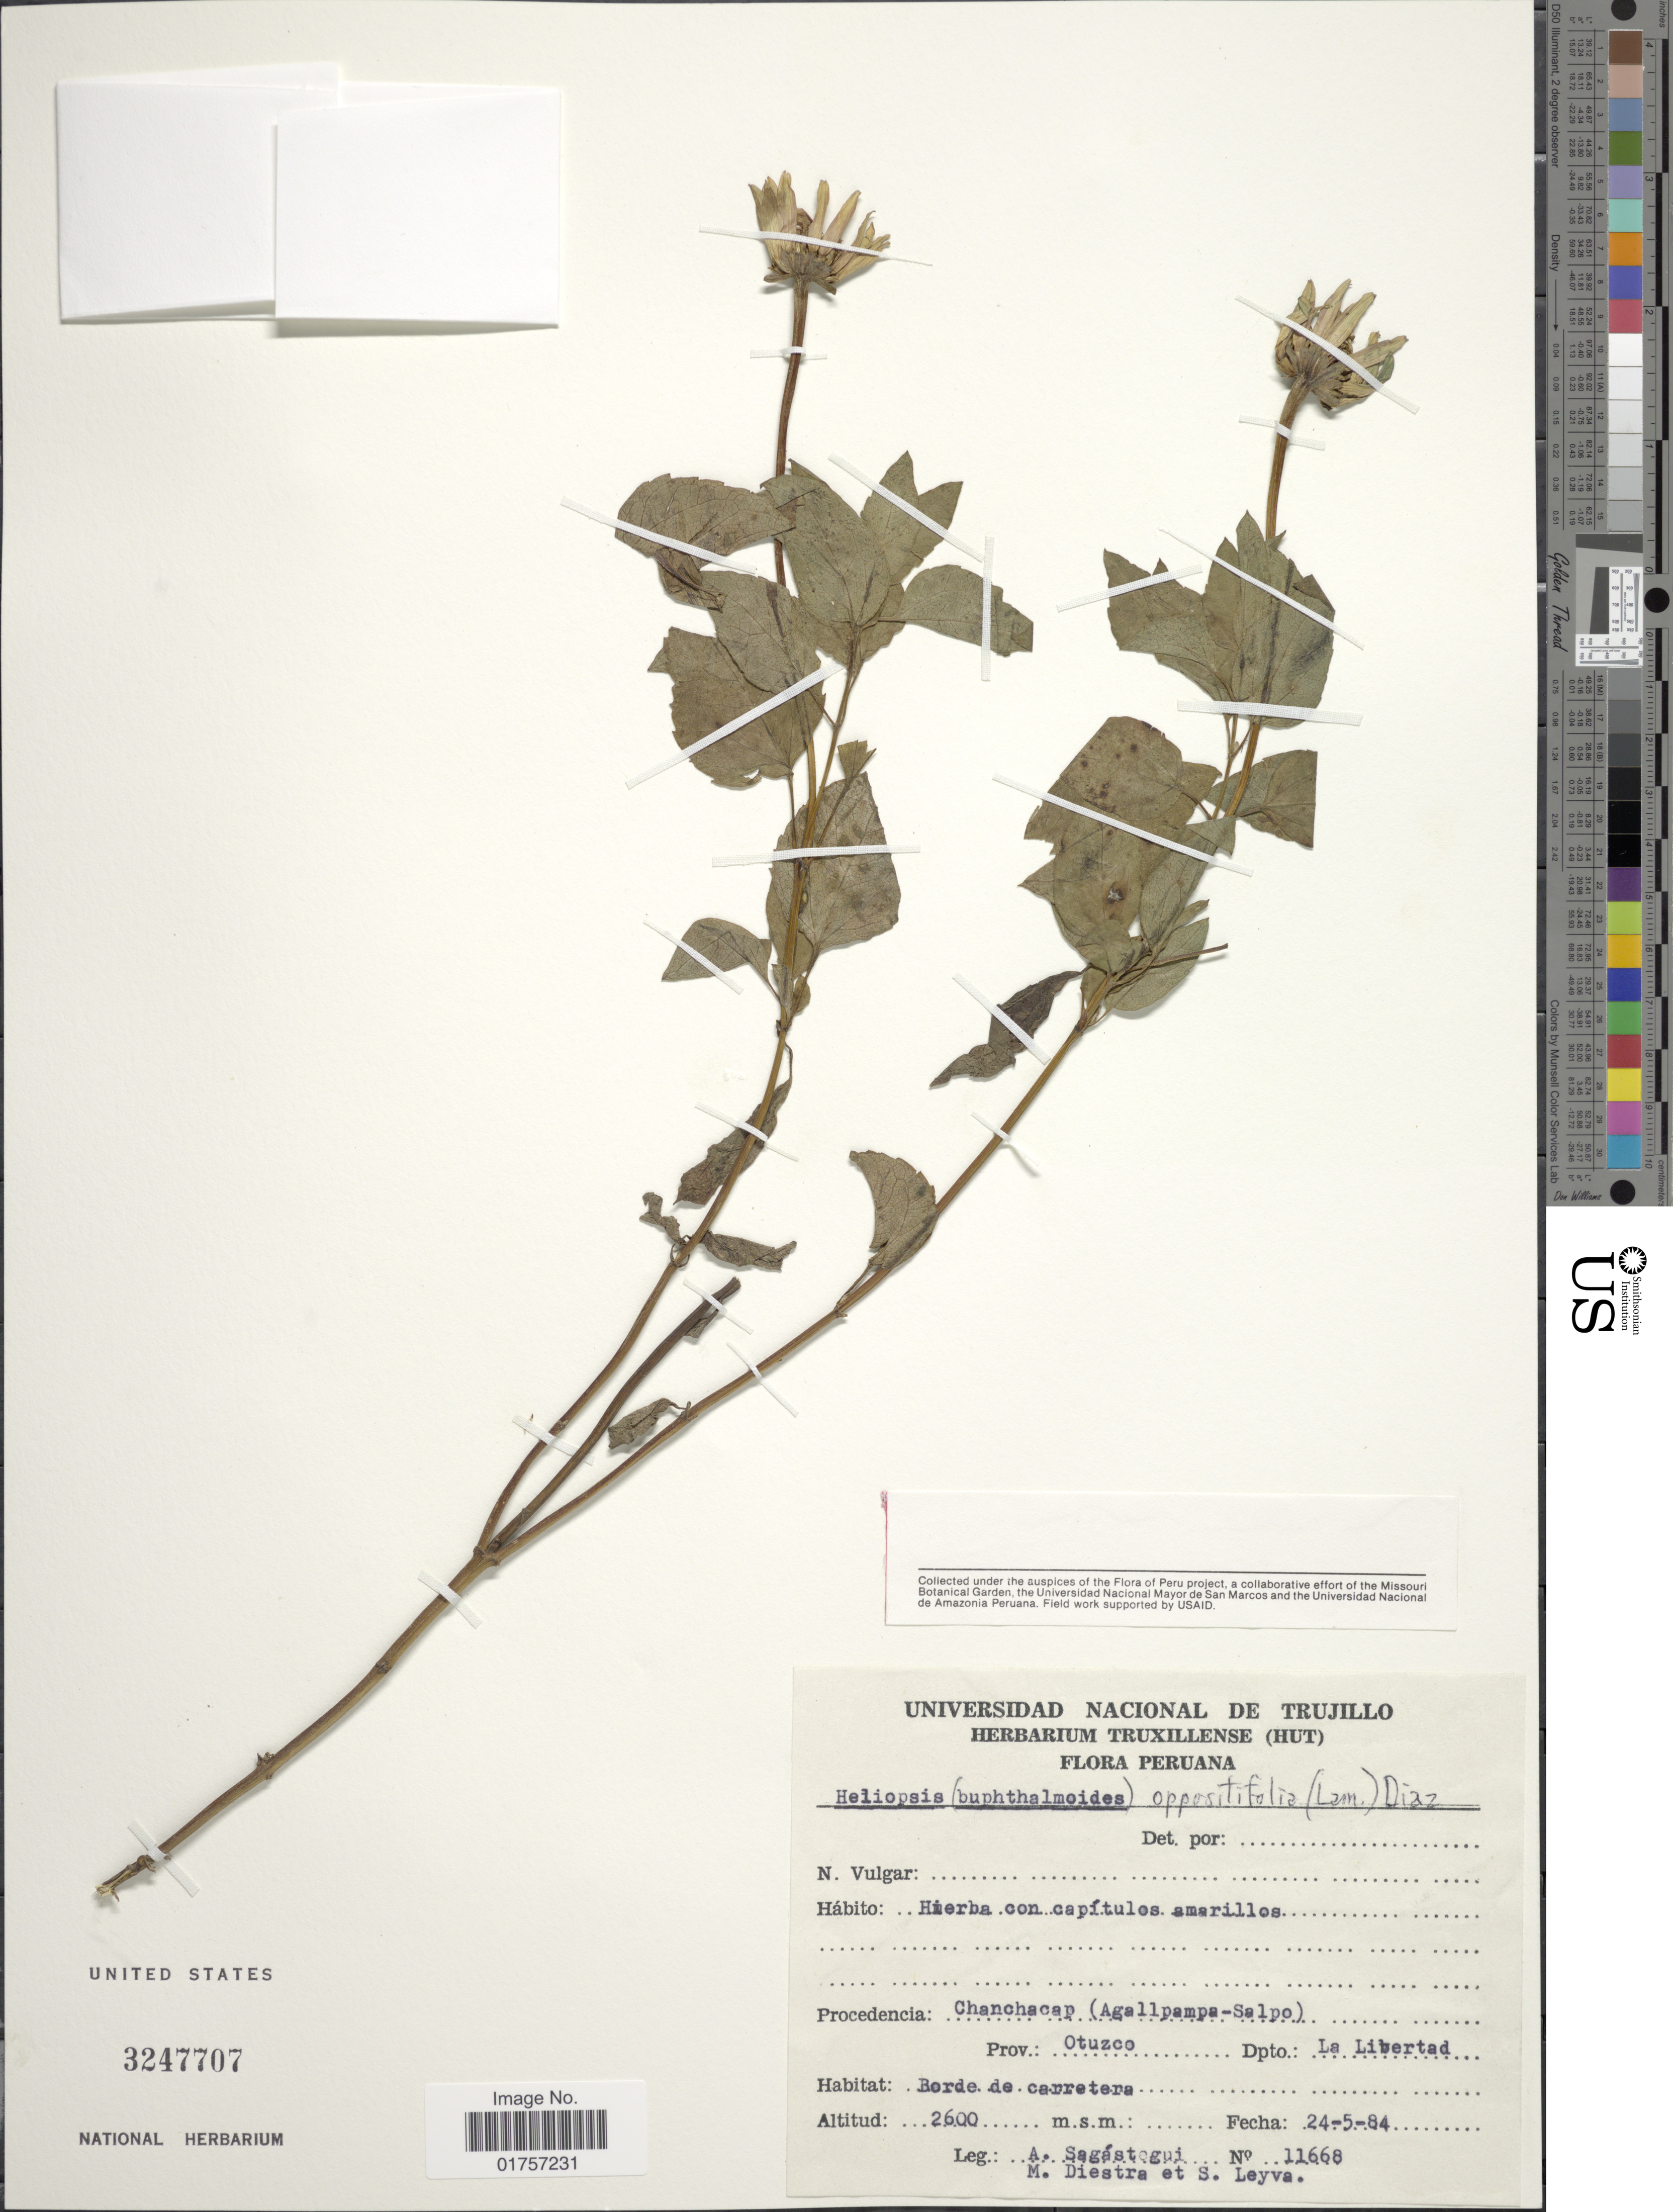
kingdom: Plantae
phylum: Tracheophyta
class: Magnoliopsida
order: Asterales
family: Asteraceae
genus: Heliopsis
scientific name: Heliopsis buphthalmoides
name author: (Jacq.) Dunal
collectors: A. Sagástegui A., M. Diestra & S. Leyva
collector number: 11668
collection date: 1984-05-24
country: Peru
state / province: La Libertad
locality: Procedencia: Chanchacap (Agallpampa-Salpo). Prov. Otuzco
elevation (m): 2600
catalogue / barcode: US 3247707